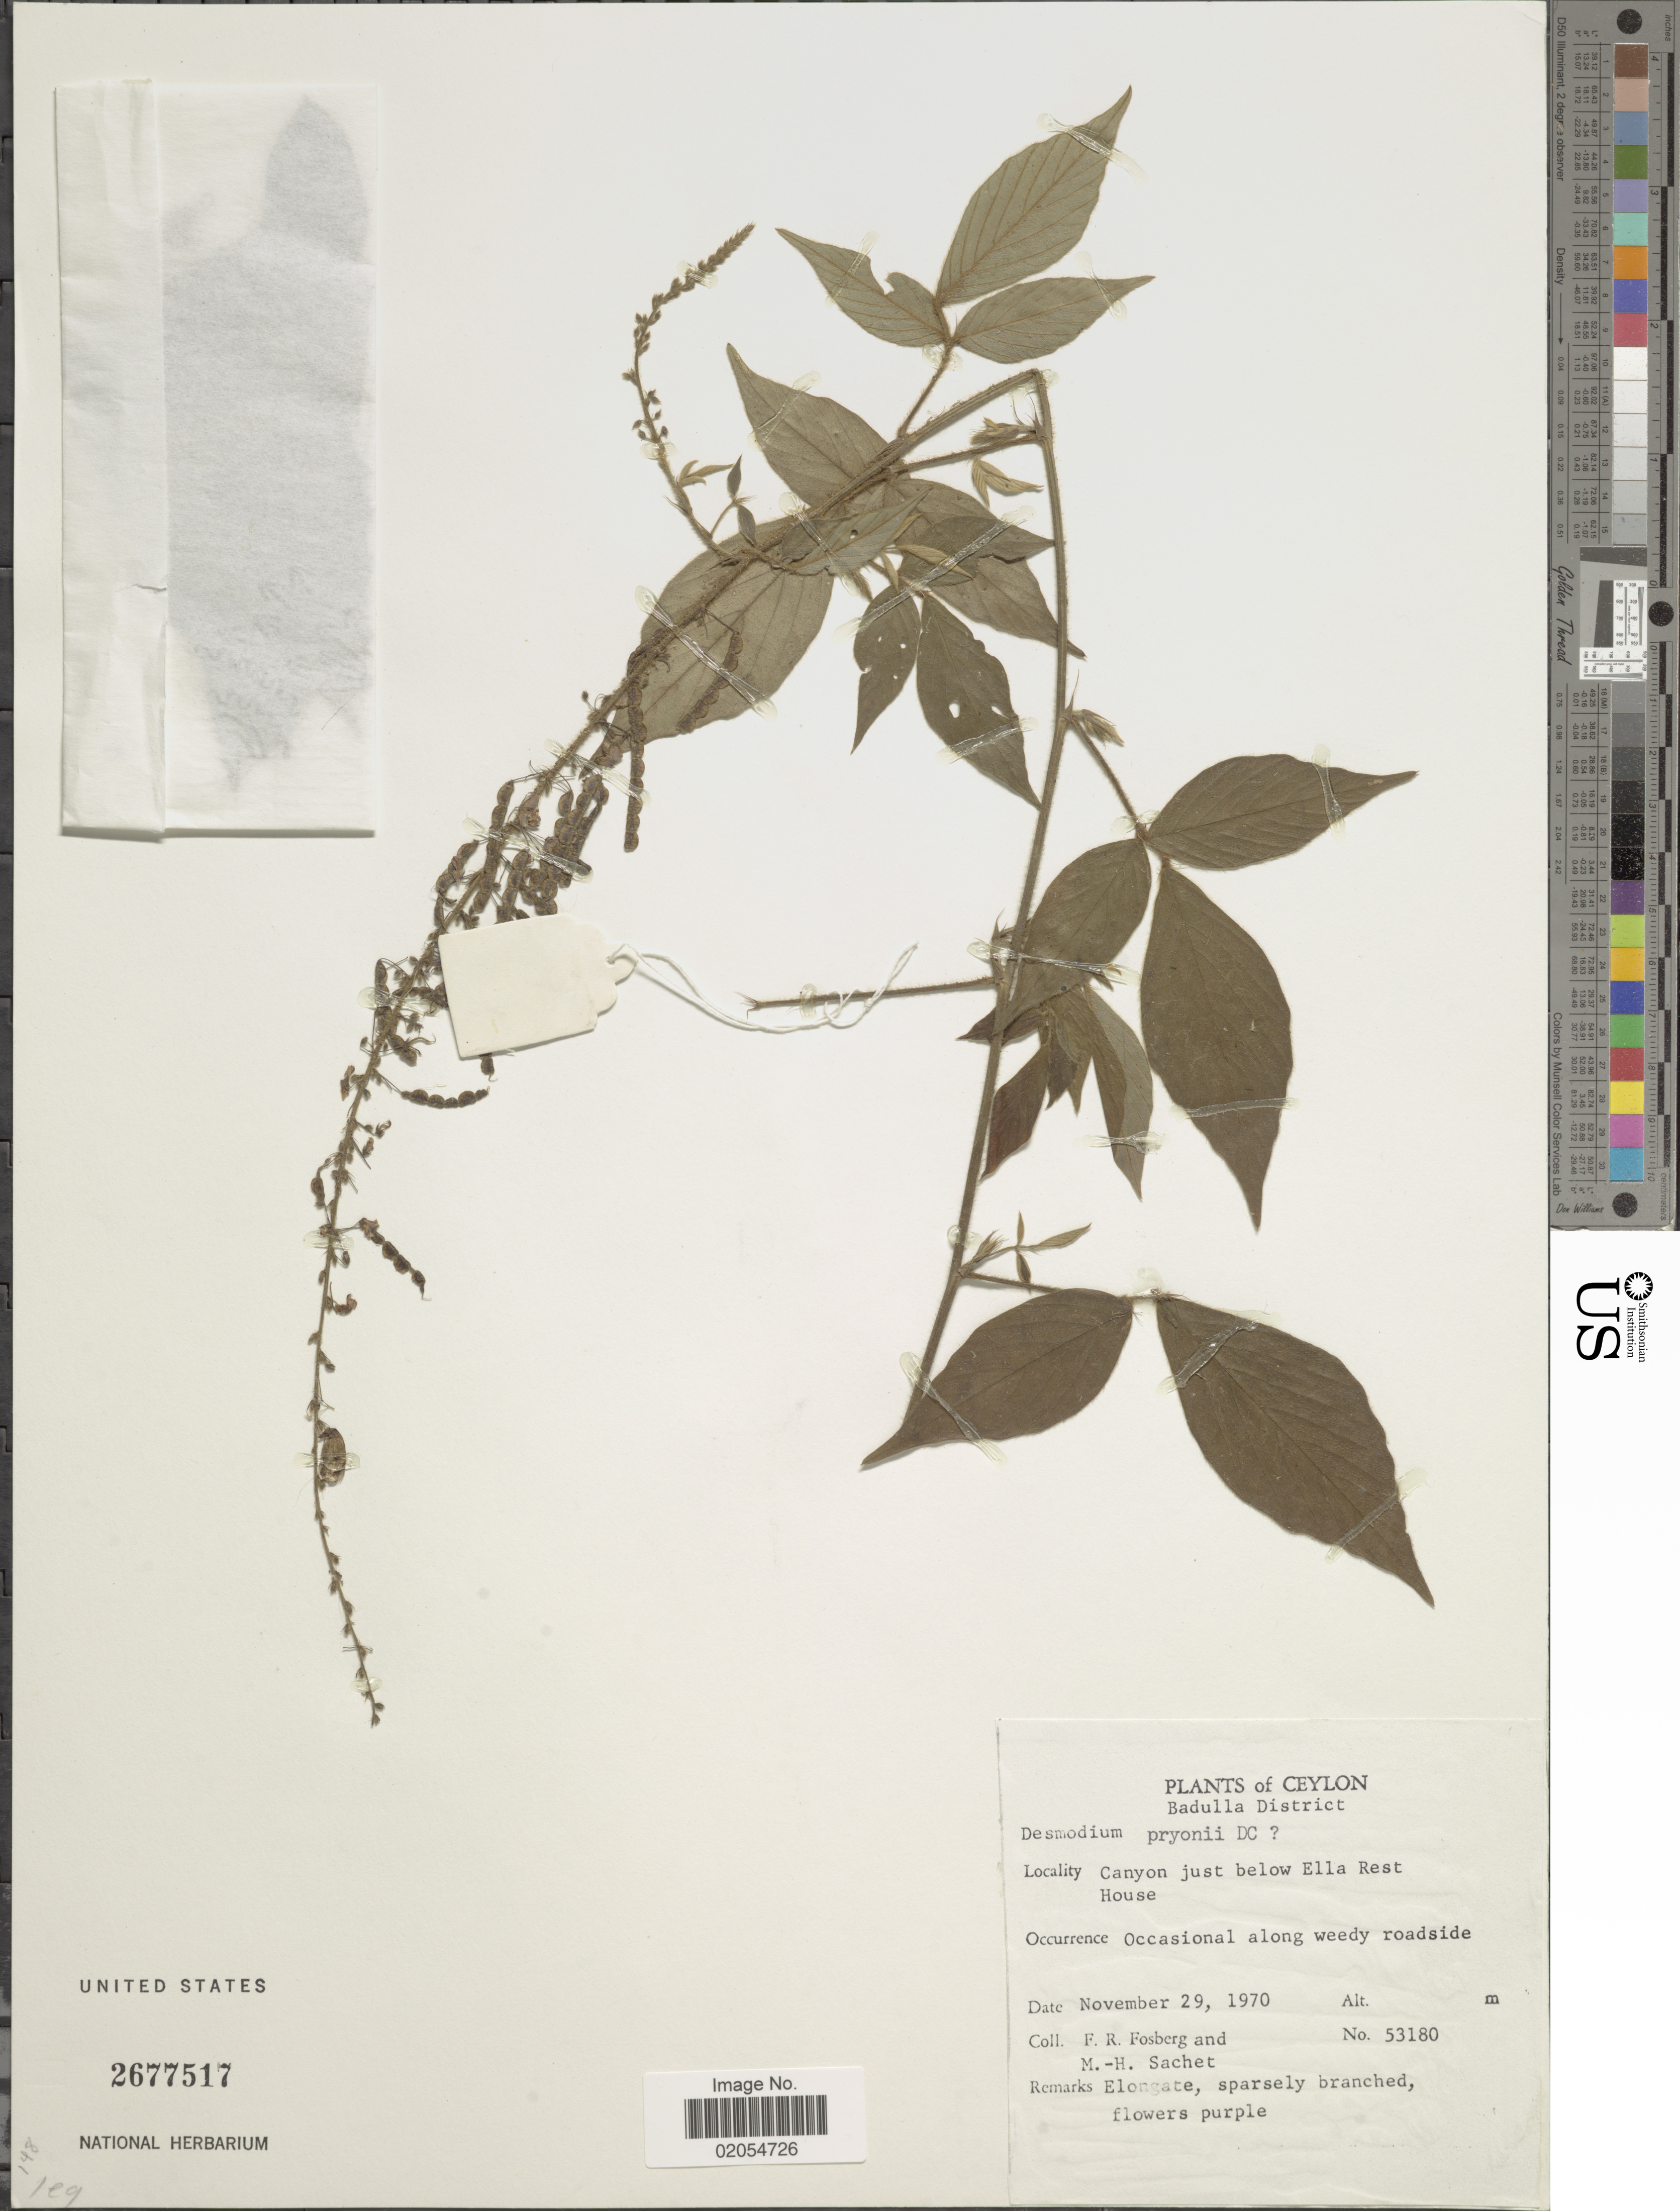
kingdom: Plantae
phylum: Tracheophyta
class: Magnoliopsida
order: Fabales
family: Fabaceae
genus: Pleurolobus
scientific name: Pleurolobus pryonii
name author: (DC.) H. Ohashi & K. Ohashi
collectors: F. R. Fosberg & M.-H. Sachet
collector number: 53180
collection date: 1970-11-29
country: Sri Lanka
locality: Ceylon. Badulla District. Canyon just below Ella Rest House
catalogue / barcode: US 2677517